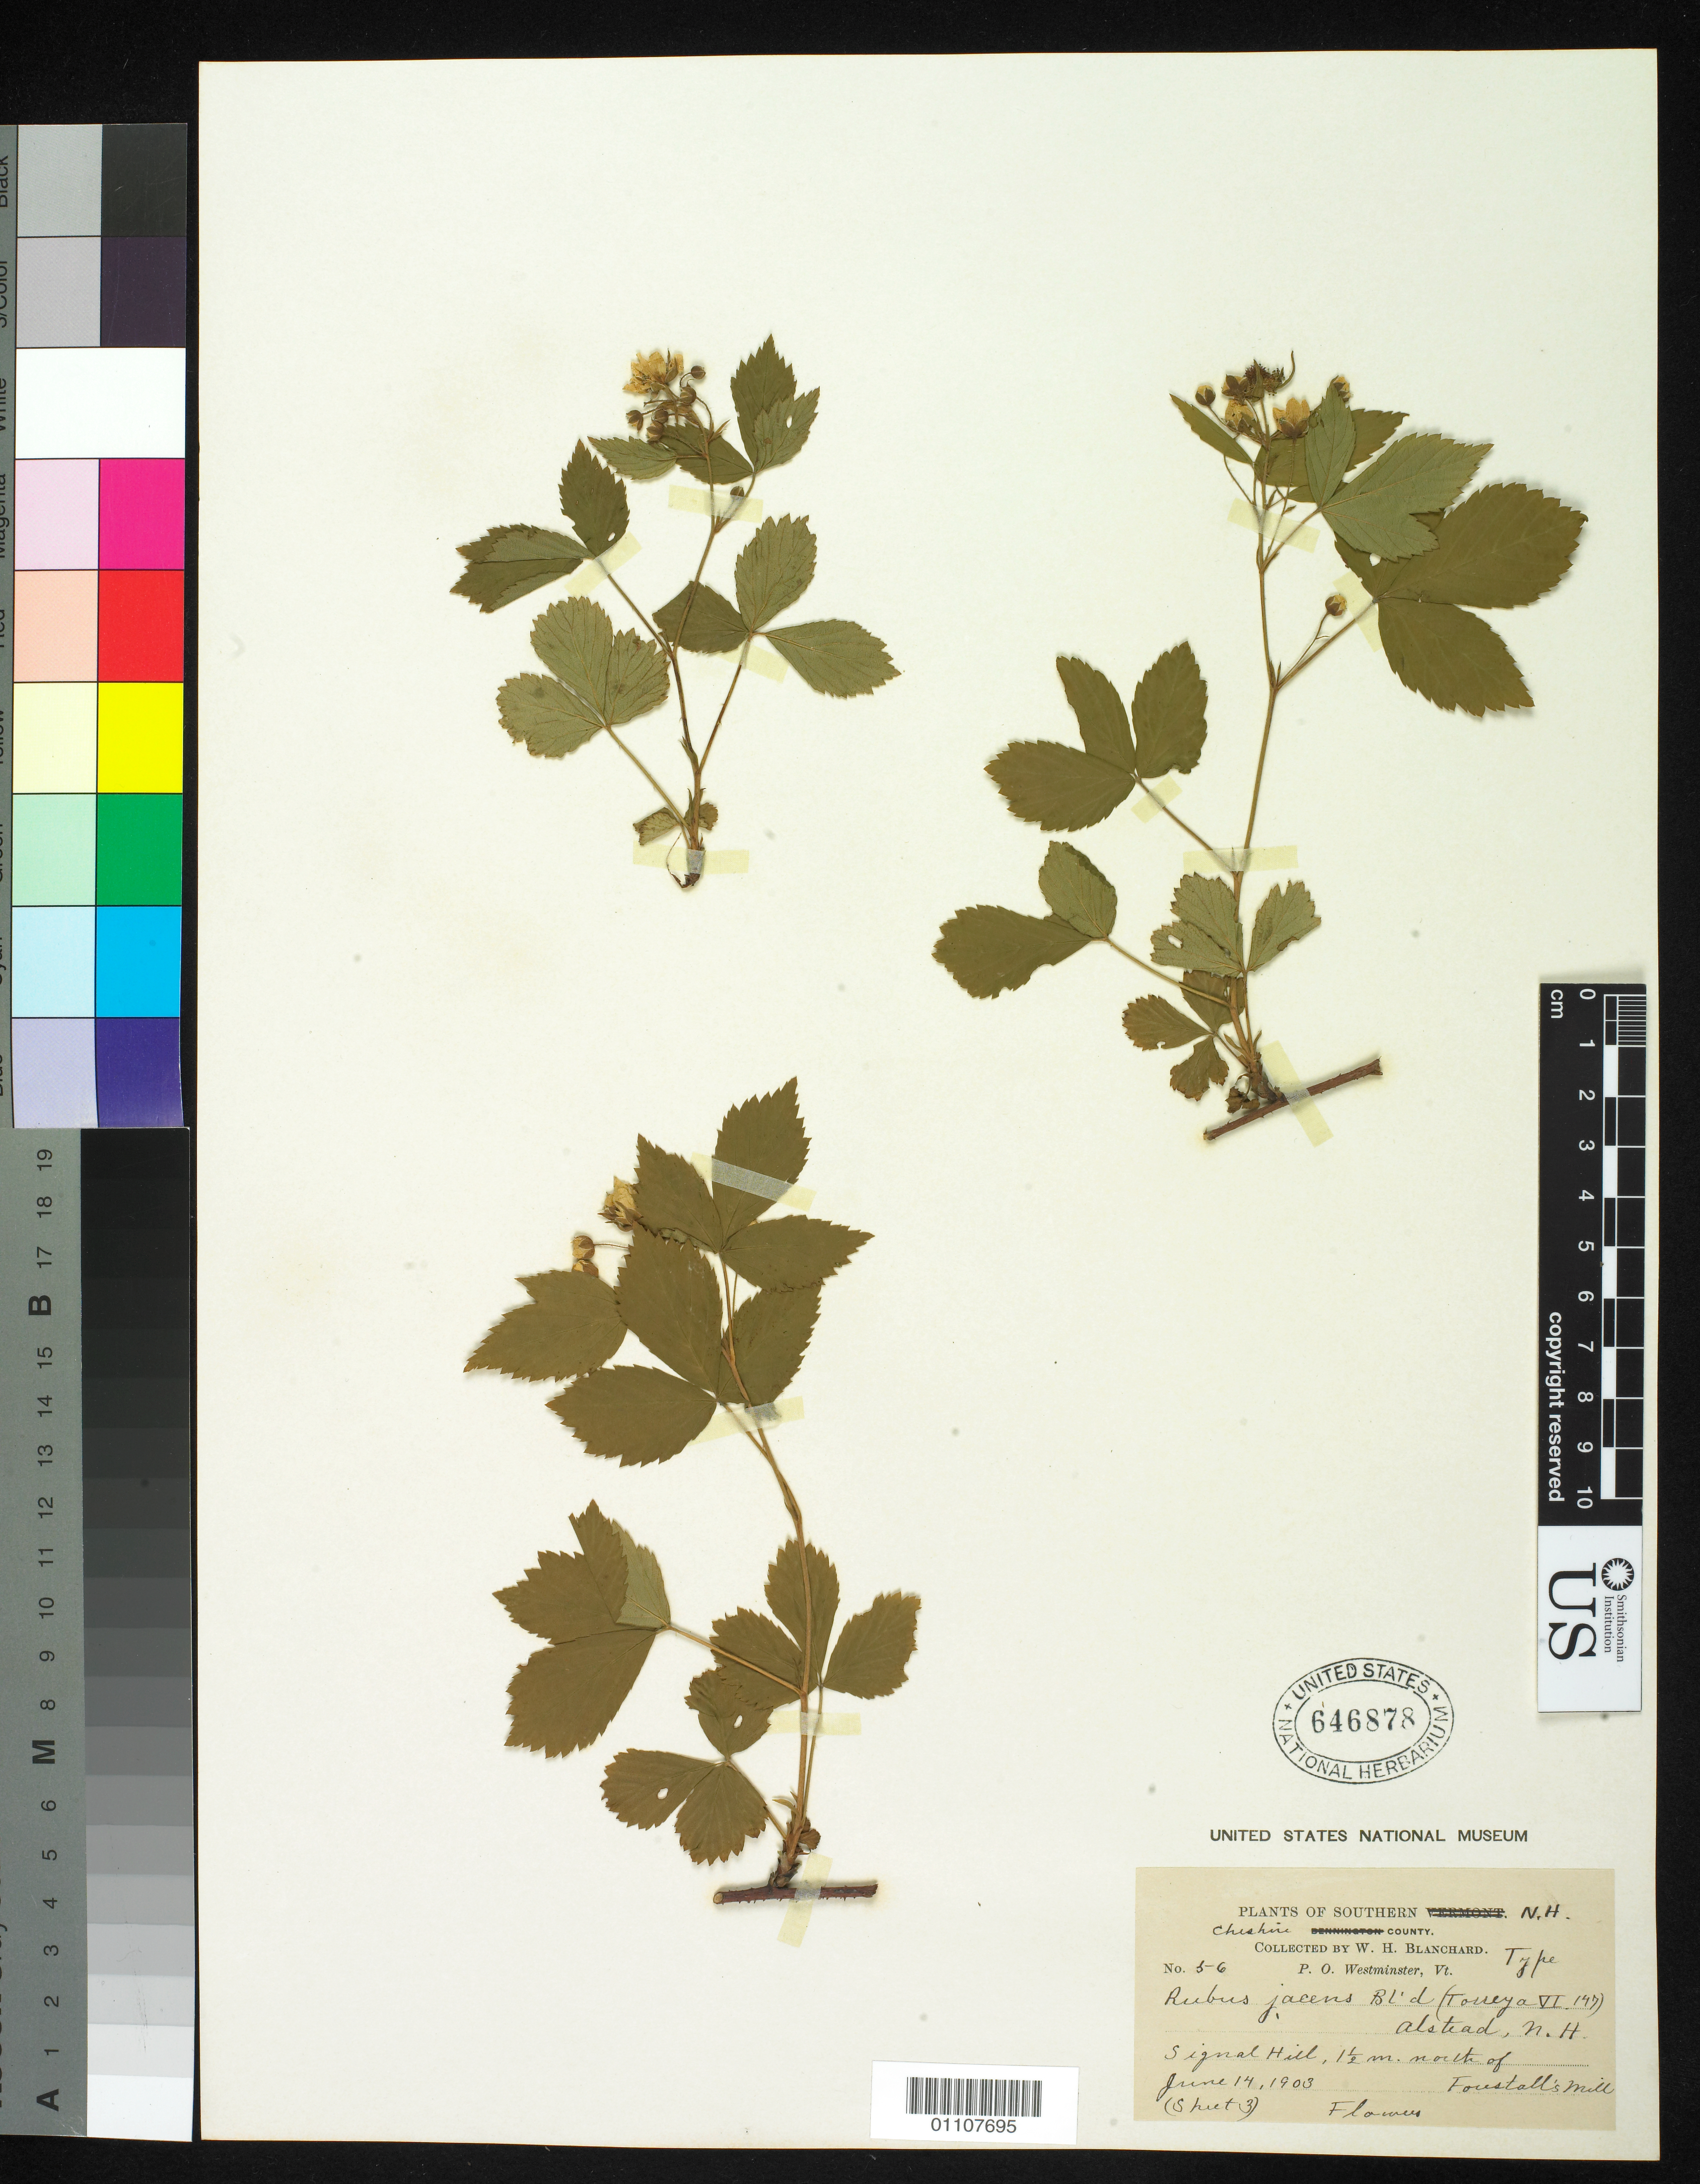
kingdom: Plantae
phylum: Tracheophyta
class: Magnoliopsida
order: Rosales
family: Rosaceae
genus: Rubus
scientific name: Rubus jacens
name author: Blanch.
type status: Syntype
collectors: W. H. Blanchard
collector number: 56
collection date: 1903-06-13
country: United States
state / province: New Hampshire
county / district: Cheshire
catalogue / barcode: US 646878